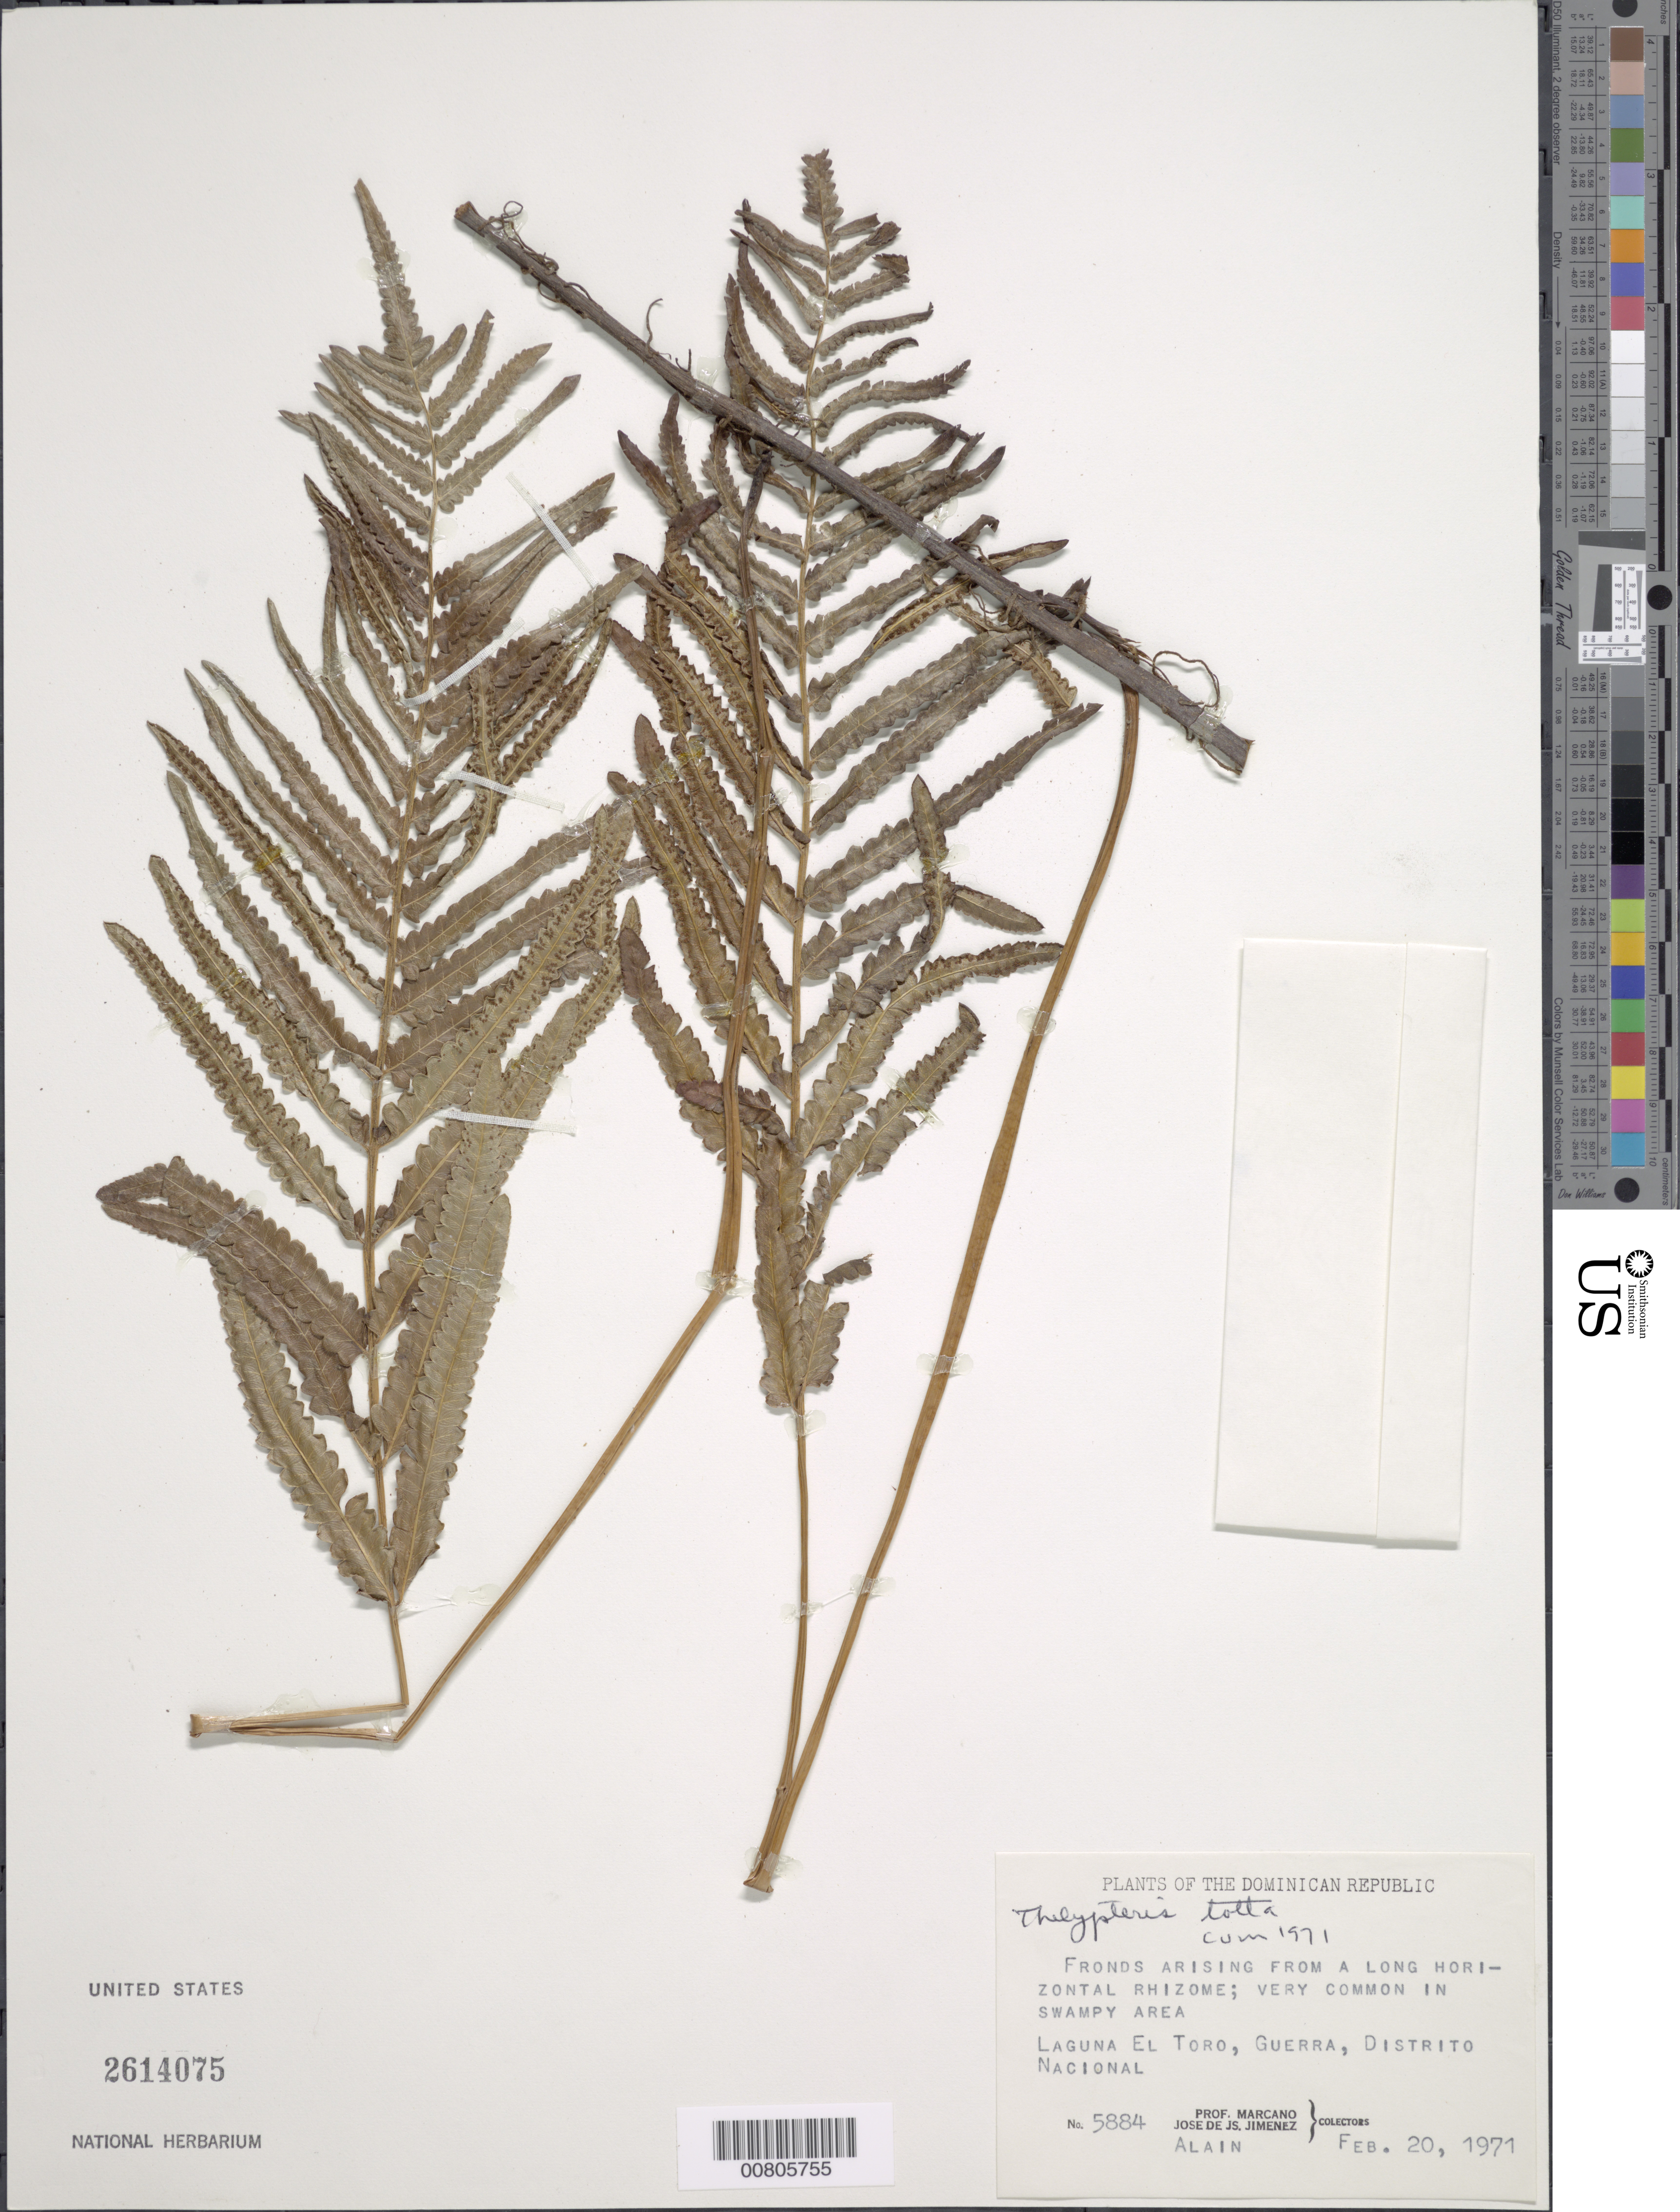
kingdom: Plantae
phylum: Tracheophyta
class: Polypodiopsida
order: Polypodiales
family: Thelypteridaceae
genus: Cyclosorus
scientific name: Cyclosorus interruptus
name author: (Willd.) H. Itô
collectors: P. Marcano & J. J. Jiménez Almonte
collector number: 5884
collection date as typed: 20 Feb 1971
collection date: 1971-02-20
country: Dominican Republic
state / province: Distrito Nacional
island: Hispaniola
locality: Laguna El Toro, Guerra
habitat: Swampy area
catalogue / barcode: US 2614075